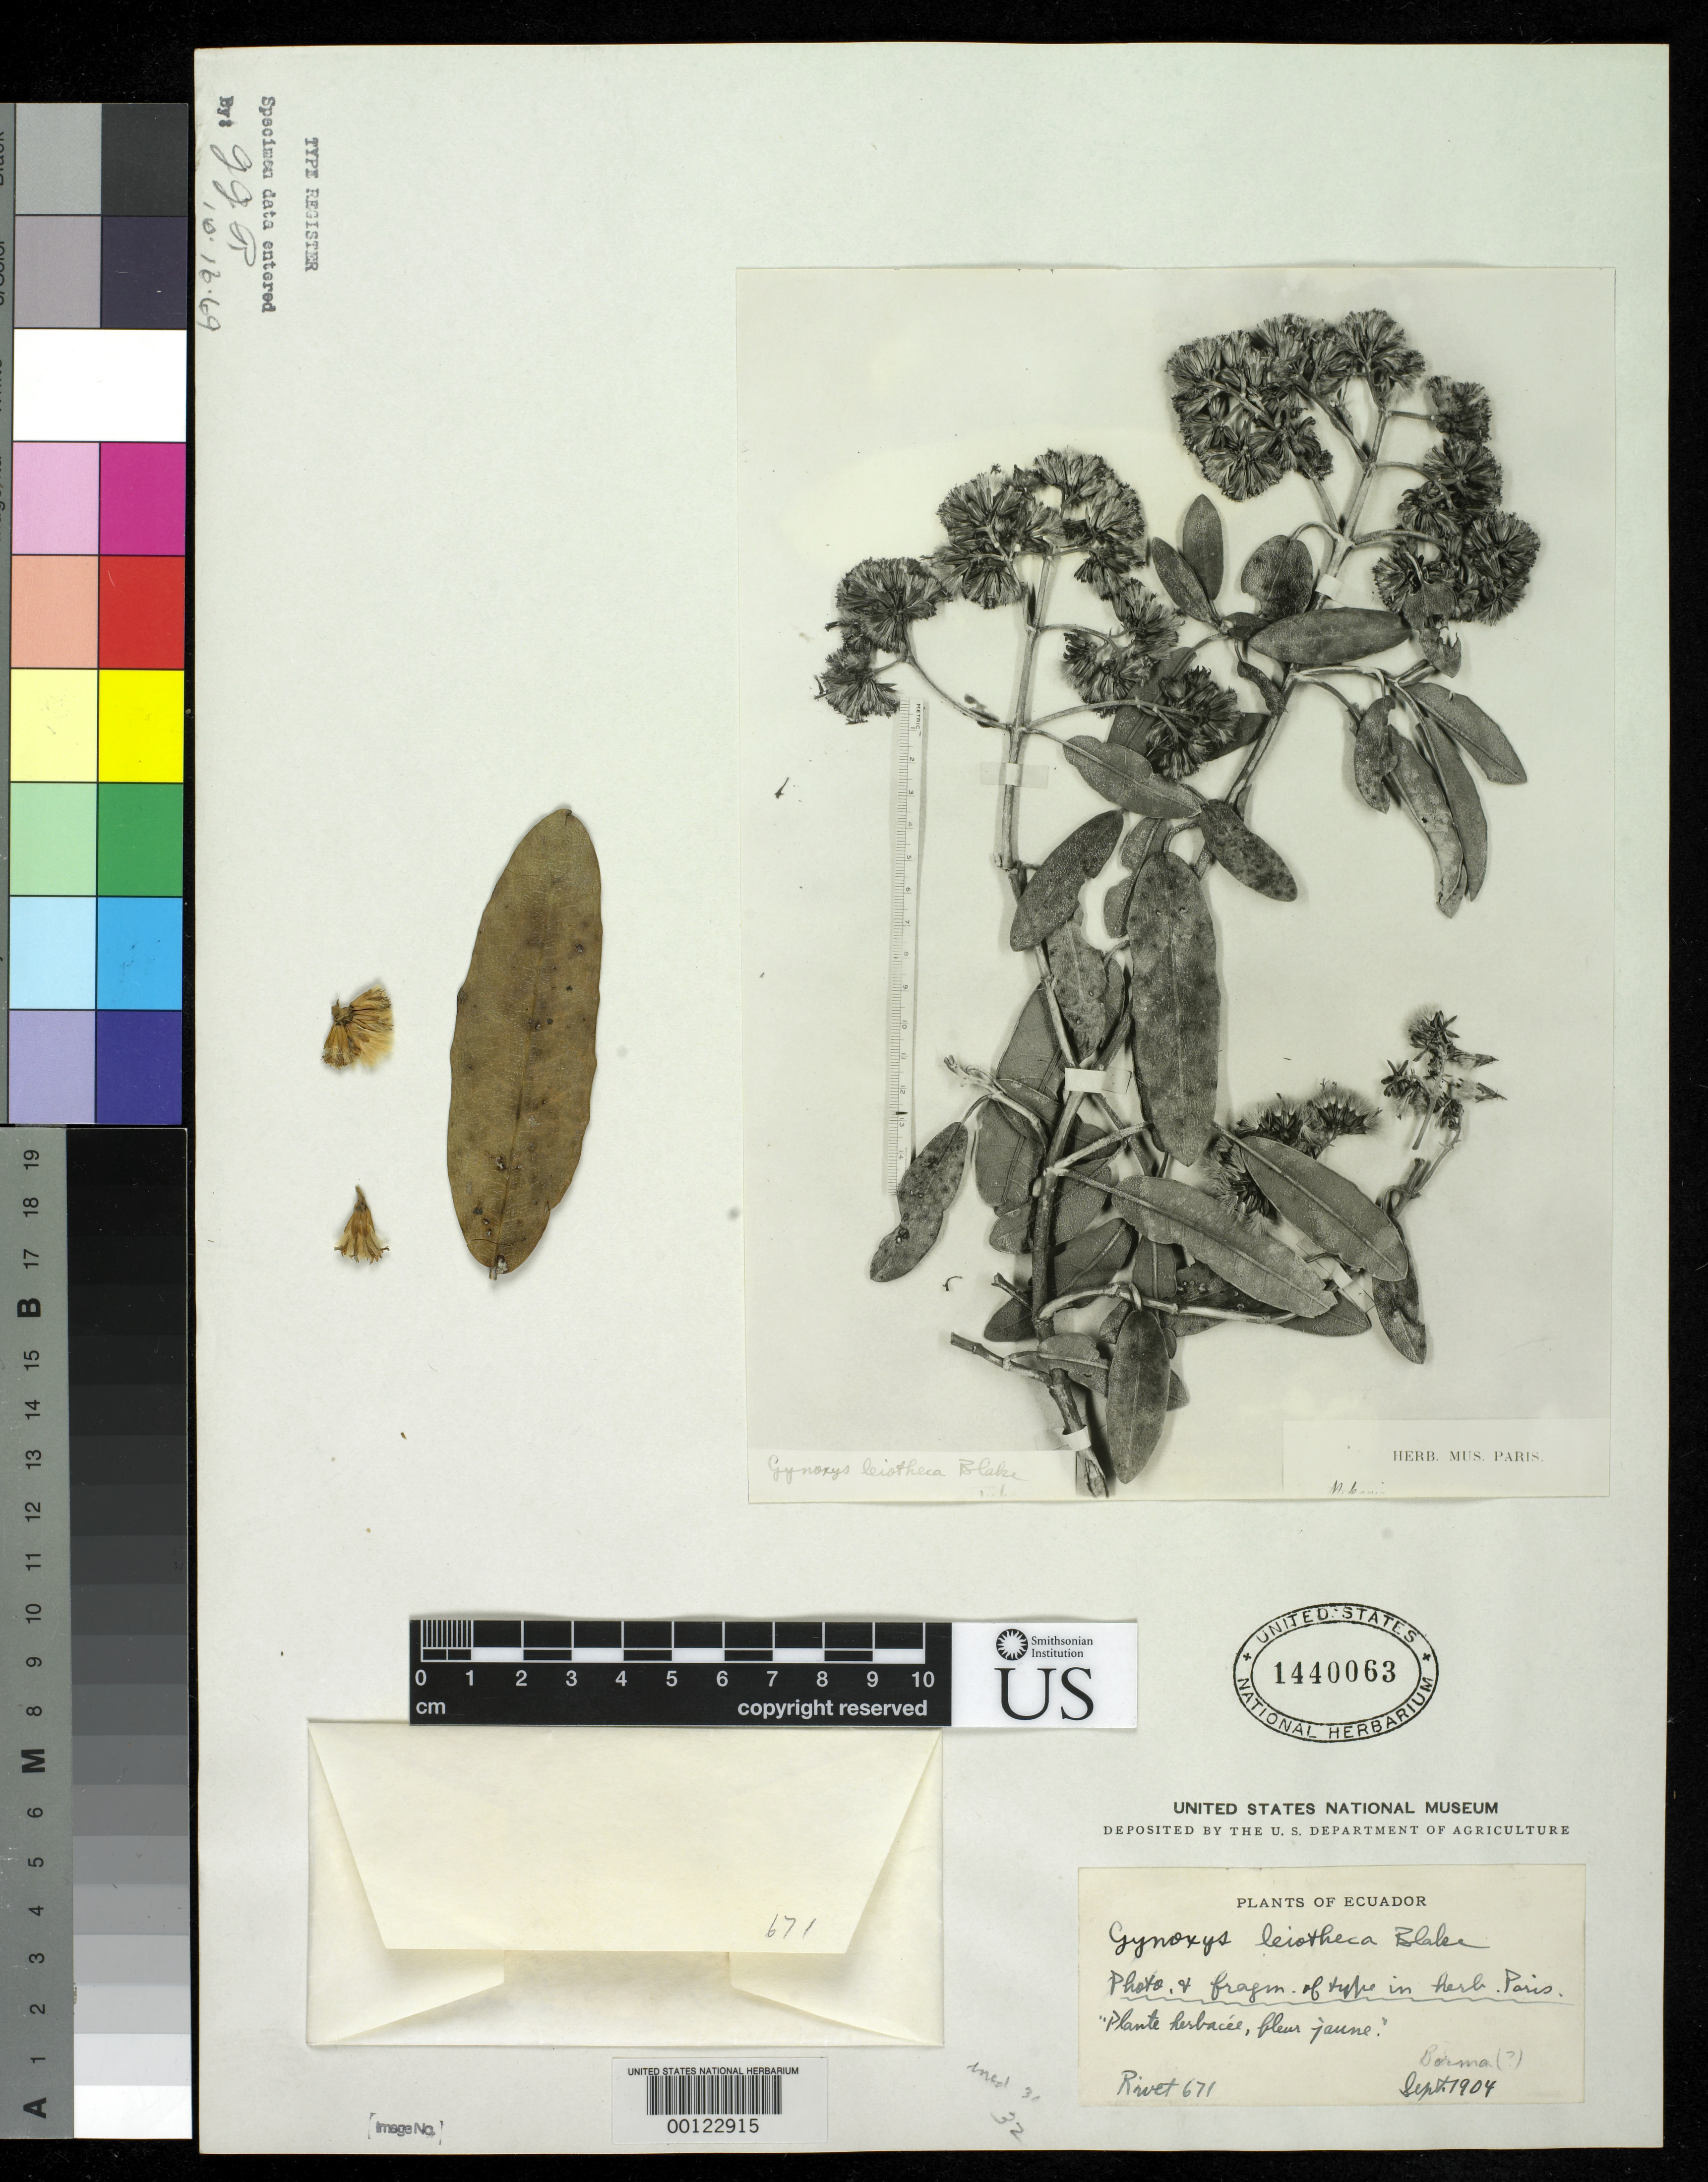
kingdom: Plantae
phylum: Tracheophyta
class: Magnoliopsida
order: Asterales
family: Asteraceae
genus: Gynoxys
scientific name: Gynoxys leiotheca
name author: S.F. Blake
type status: Type Fragment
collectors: C. Rivet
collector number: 671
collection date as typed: Sep 1904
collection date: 1904-09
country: Ecuador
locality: Borma.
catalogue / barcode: US 1440063